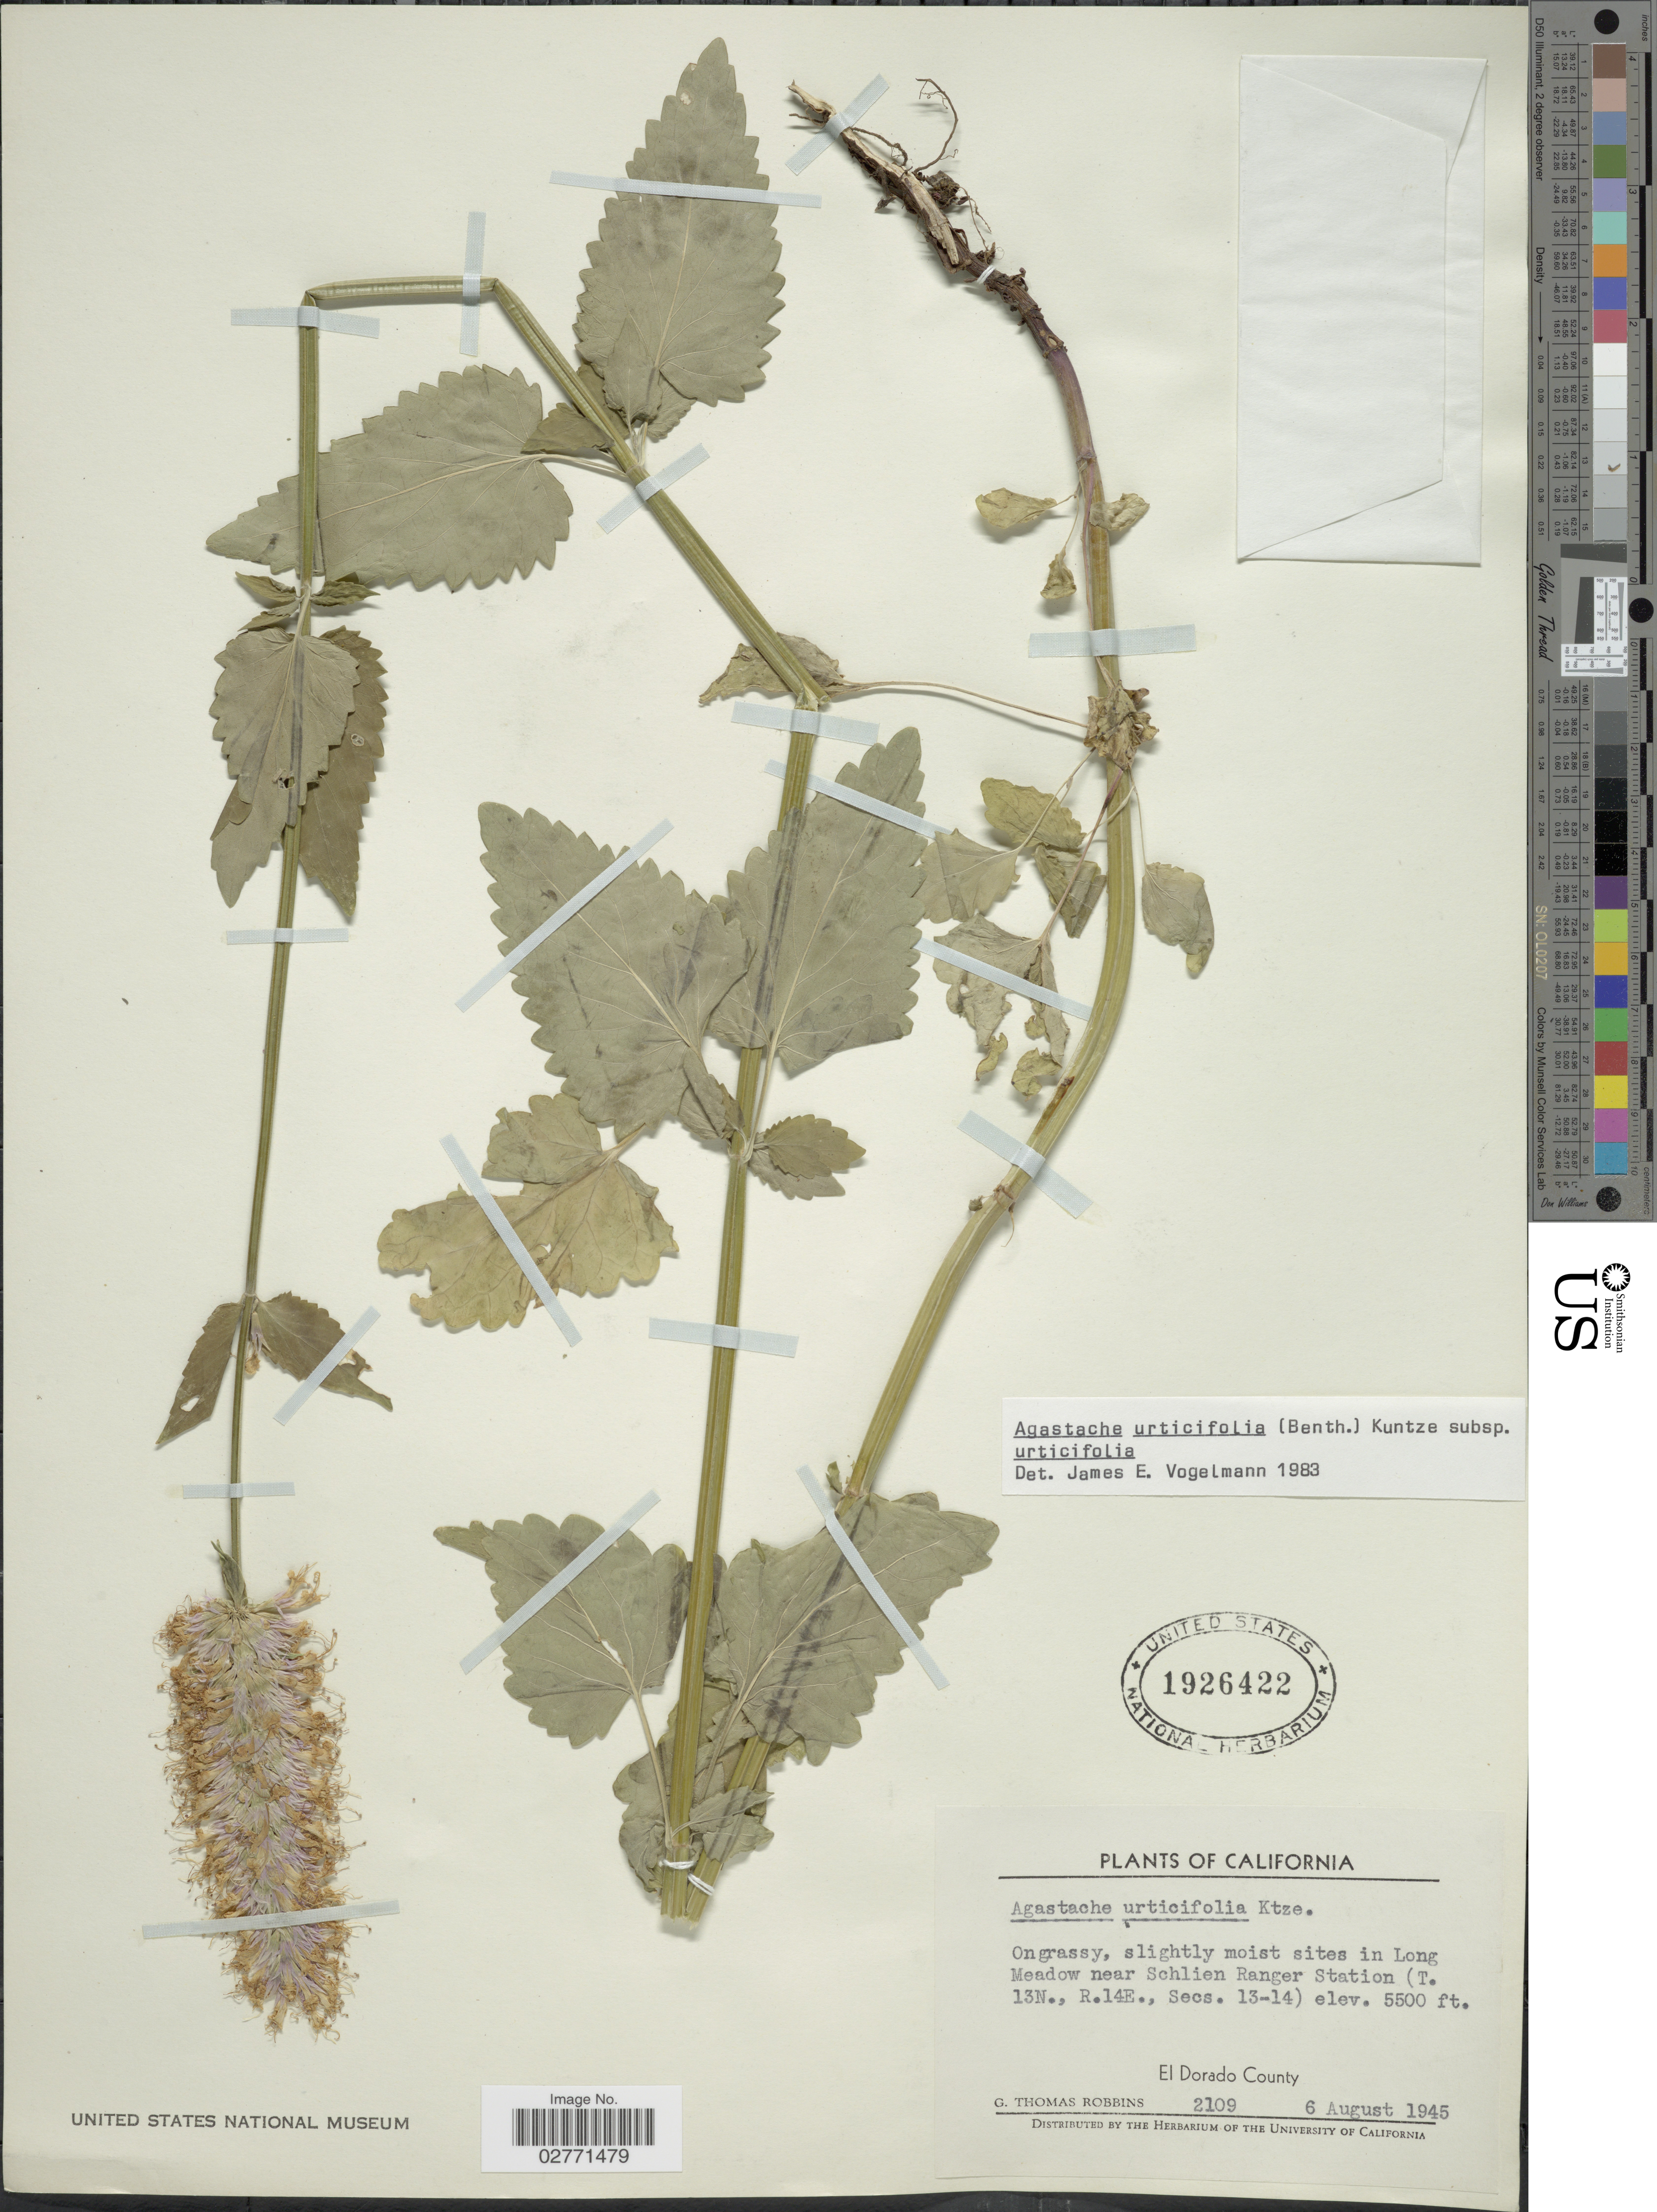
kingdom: Plantae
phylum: Tracheophyta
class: Magnoliopsida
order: Lamiales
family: Lamiaceae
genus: Agastache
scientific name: Agastache urticifolia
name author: (Benth.) Kuntze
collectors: G. T. Robbins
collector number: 2109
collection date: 1945-08-06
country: United States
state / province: California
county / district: El Dorado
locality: On grassy, slightly moist sites in Long Meadow near Schlien Ranger Station (T. 13N., R.14E., Secs. 13-14). El Dorado County.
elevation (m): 1676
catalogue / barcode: US 1926422